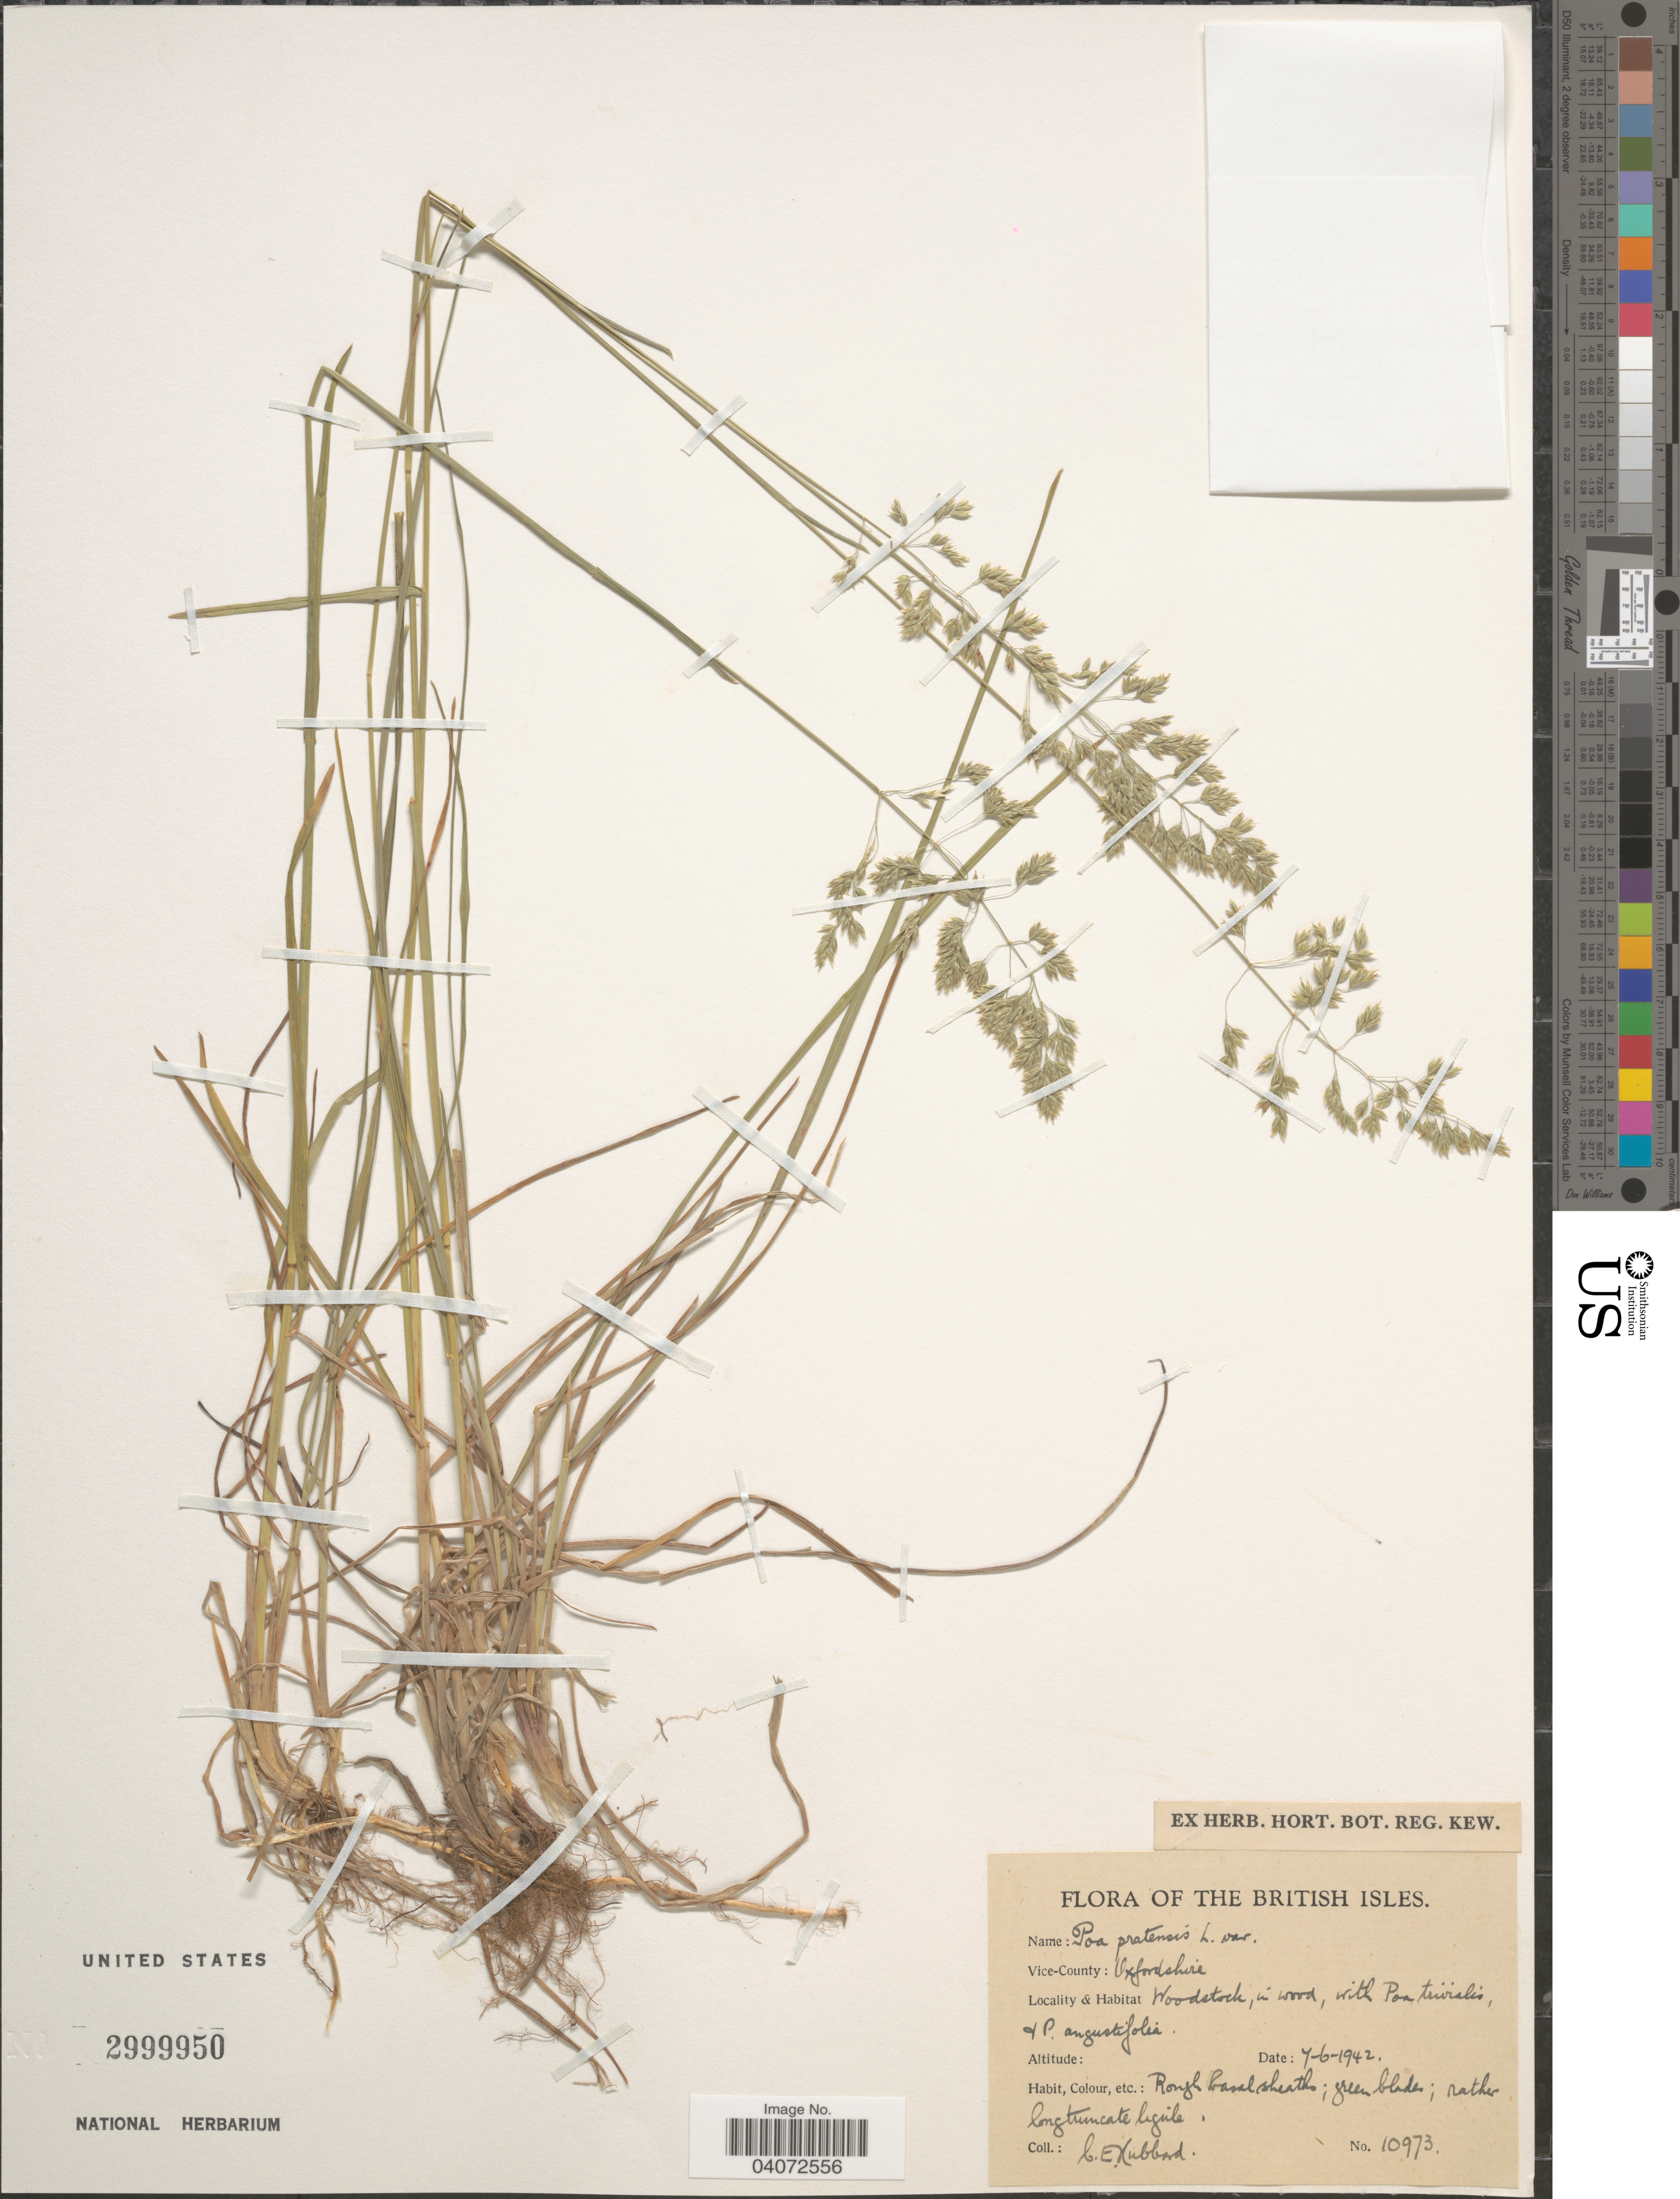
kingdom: Plantae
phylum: Tracheophyta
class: Liliopsida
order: Poales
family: Poaceae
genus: Poa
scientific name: Poa pratensis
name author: L.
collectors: C. E. Hubbard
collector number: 10973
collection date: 1942-06-07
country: United Kingdom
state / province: England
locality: The British Isles. Vice-County: Oxfordshire. Woodstock, in wood.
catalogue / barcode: US 2999950